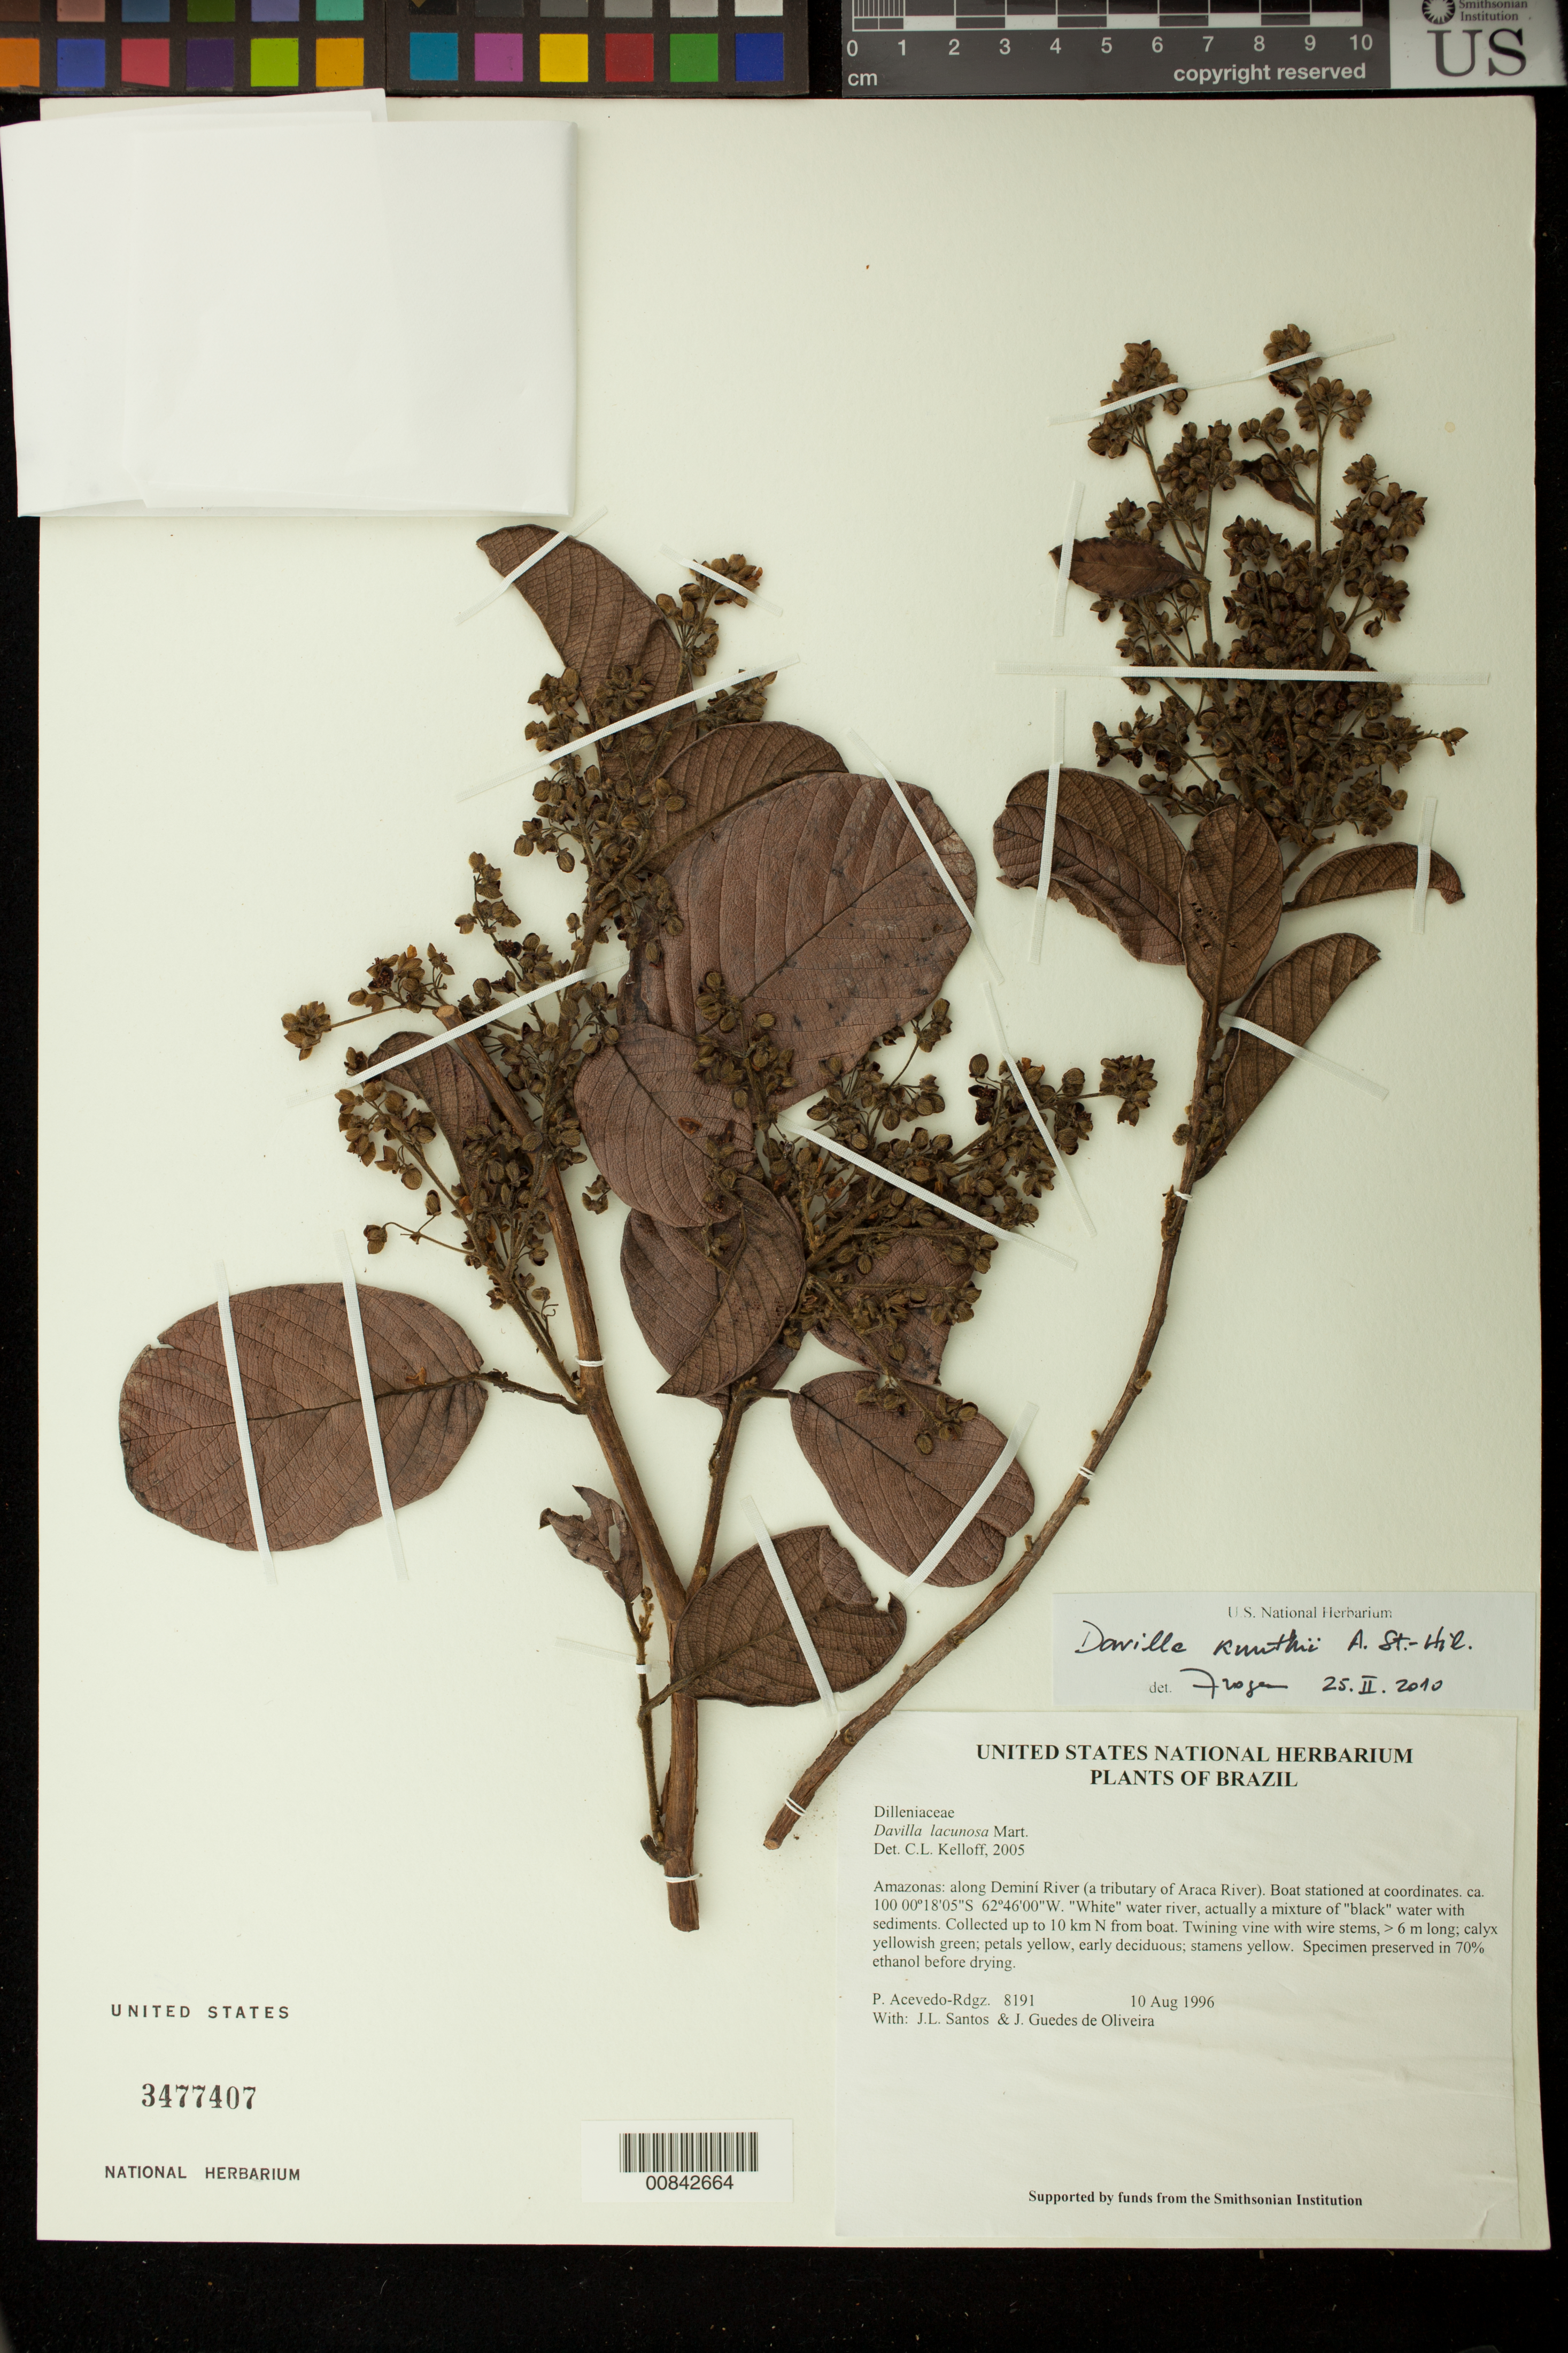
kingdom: Plantae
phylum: Tracheophyta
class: Magnoliopsida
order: Dilleniales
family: Dilleniaceae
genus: Davilla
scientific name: Davilla kunthii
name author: A. St.-Hil.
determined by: DeFraga, C. N.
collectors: P. Acevedo-Rodr., J. L. Santos & J. Guedes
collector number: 8191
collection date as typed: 10 Aug 1996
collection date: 1996-08-10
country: Brazil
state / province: Amazonas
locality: Amazonas: along Deminí River (a tributary of Araca River). Boat stationed at coordinates.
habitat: "White" water river, actually a mixture of "black" water with sediments. Collected up to 10 km N from boat.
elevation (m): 100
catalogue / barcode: US 3477407